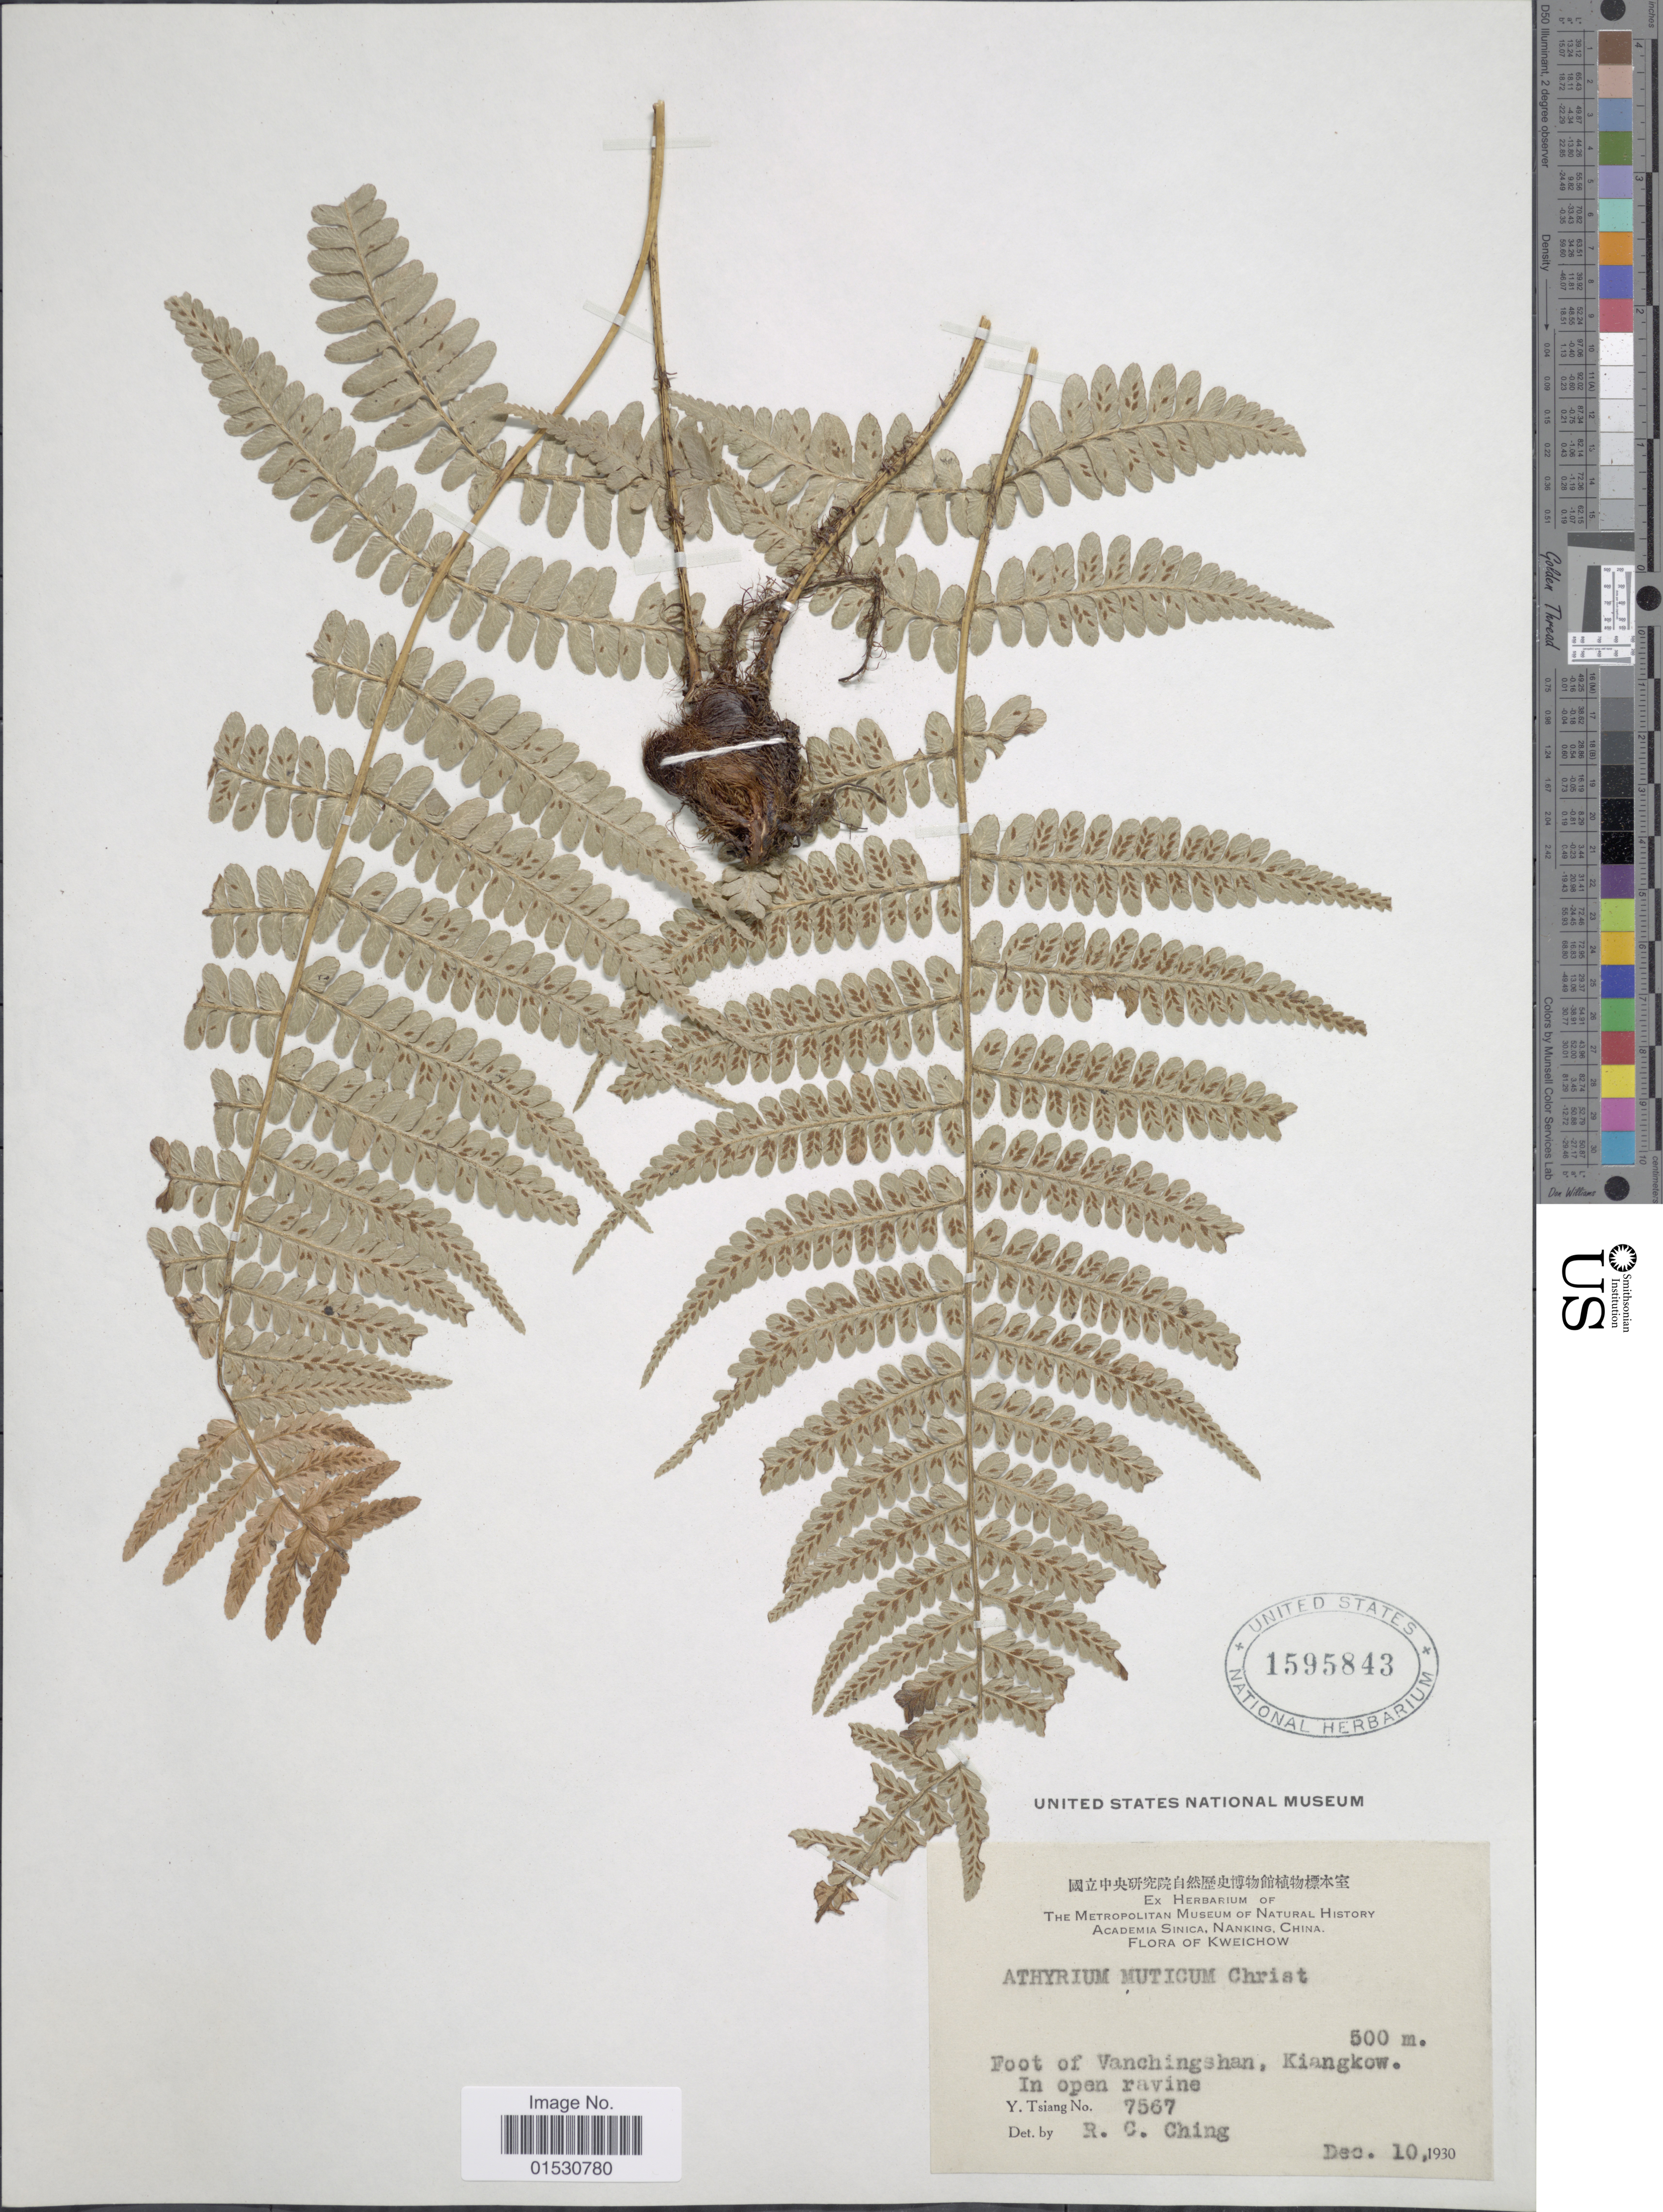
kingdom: Plantae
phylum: Tracheophyta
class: Polypodiopsida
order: Polypodiales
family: Athyriaceae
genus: Athyrium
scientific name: Athyrium muticum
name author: Christ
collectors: Y. Tsiang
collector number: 7567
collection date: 1930-12-10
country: China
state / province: Guizhou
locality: Kweichow, Foot of Vanchingshan, Kiangkow, in open ravine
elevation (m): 500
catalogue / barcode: US 1595843